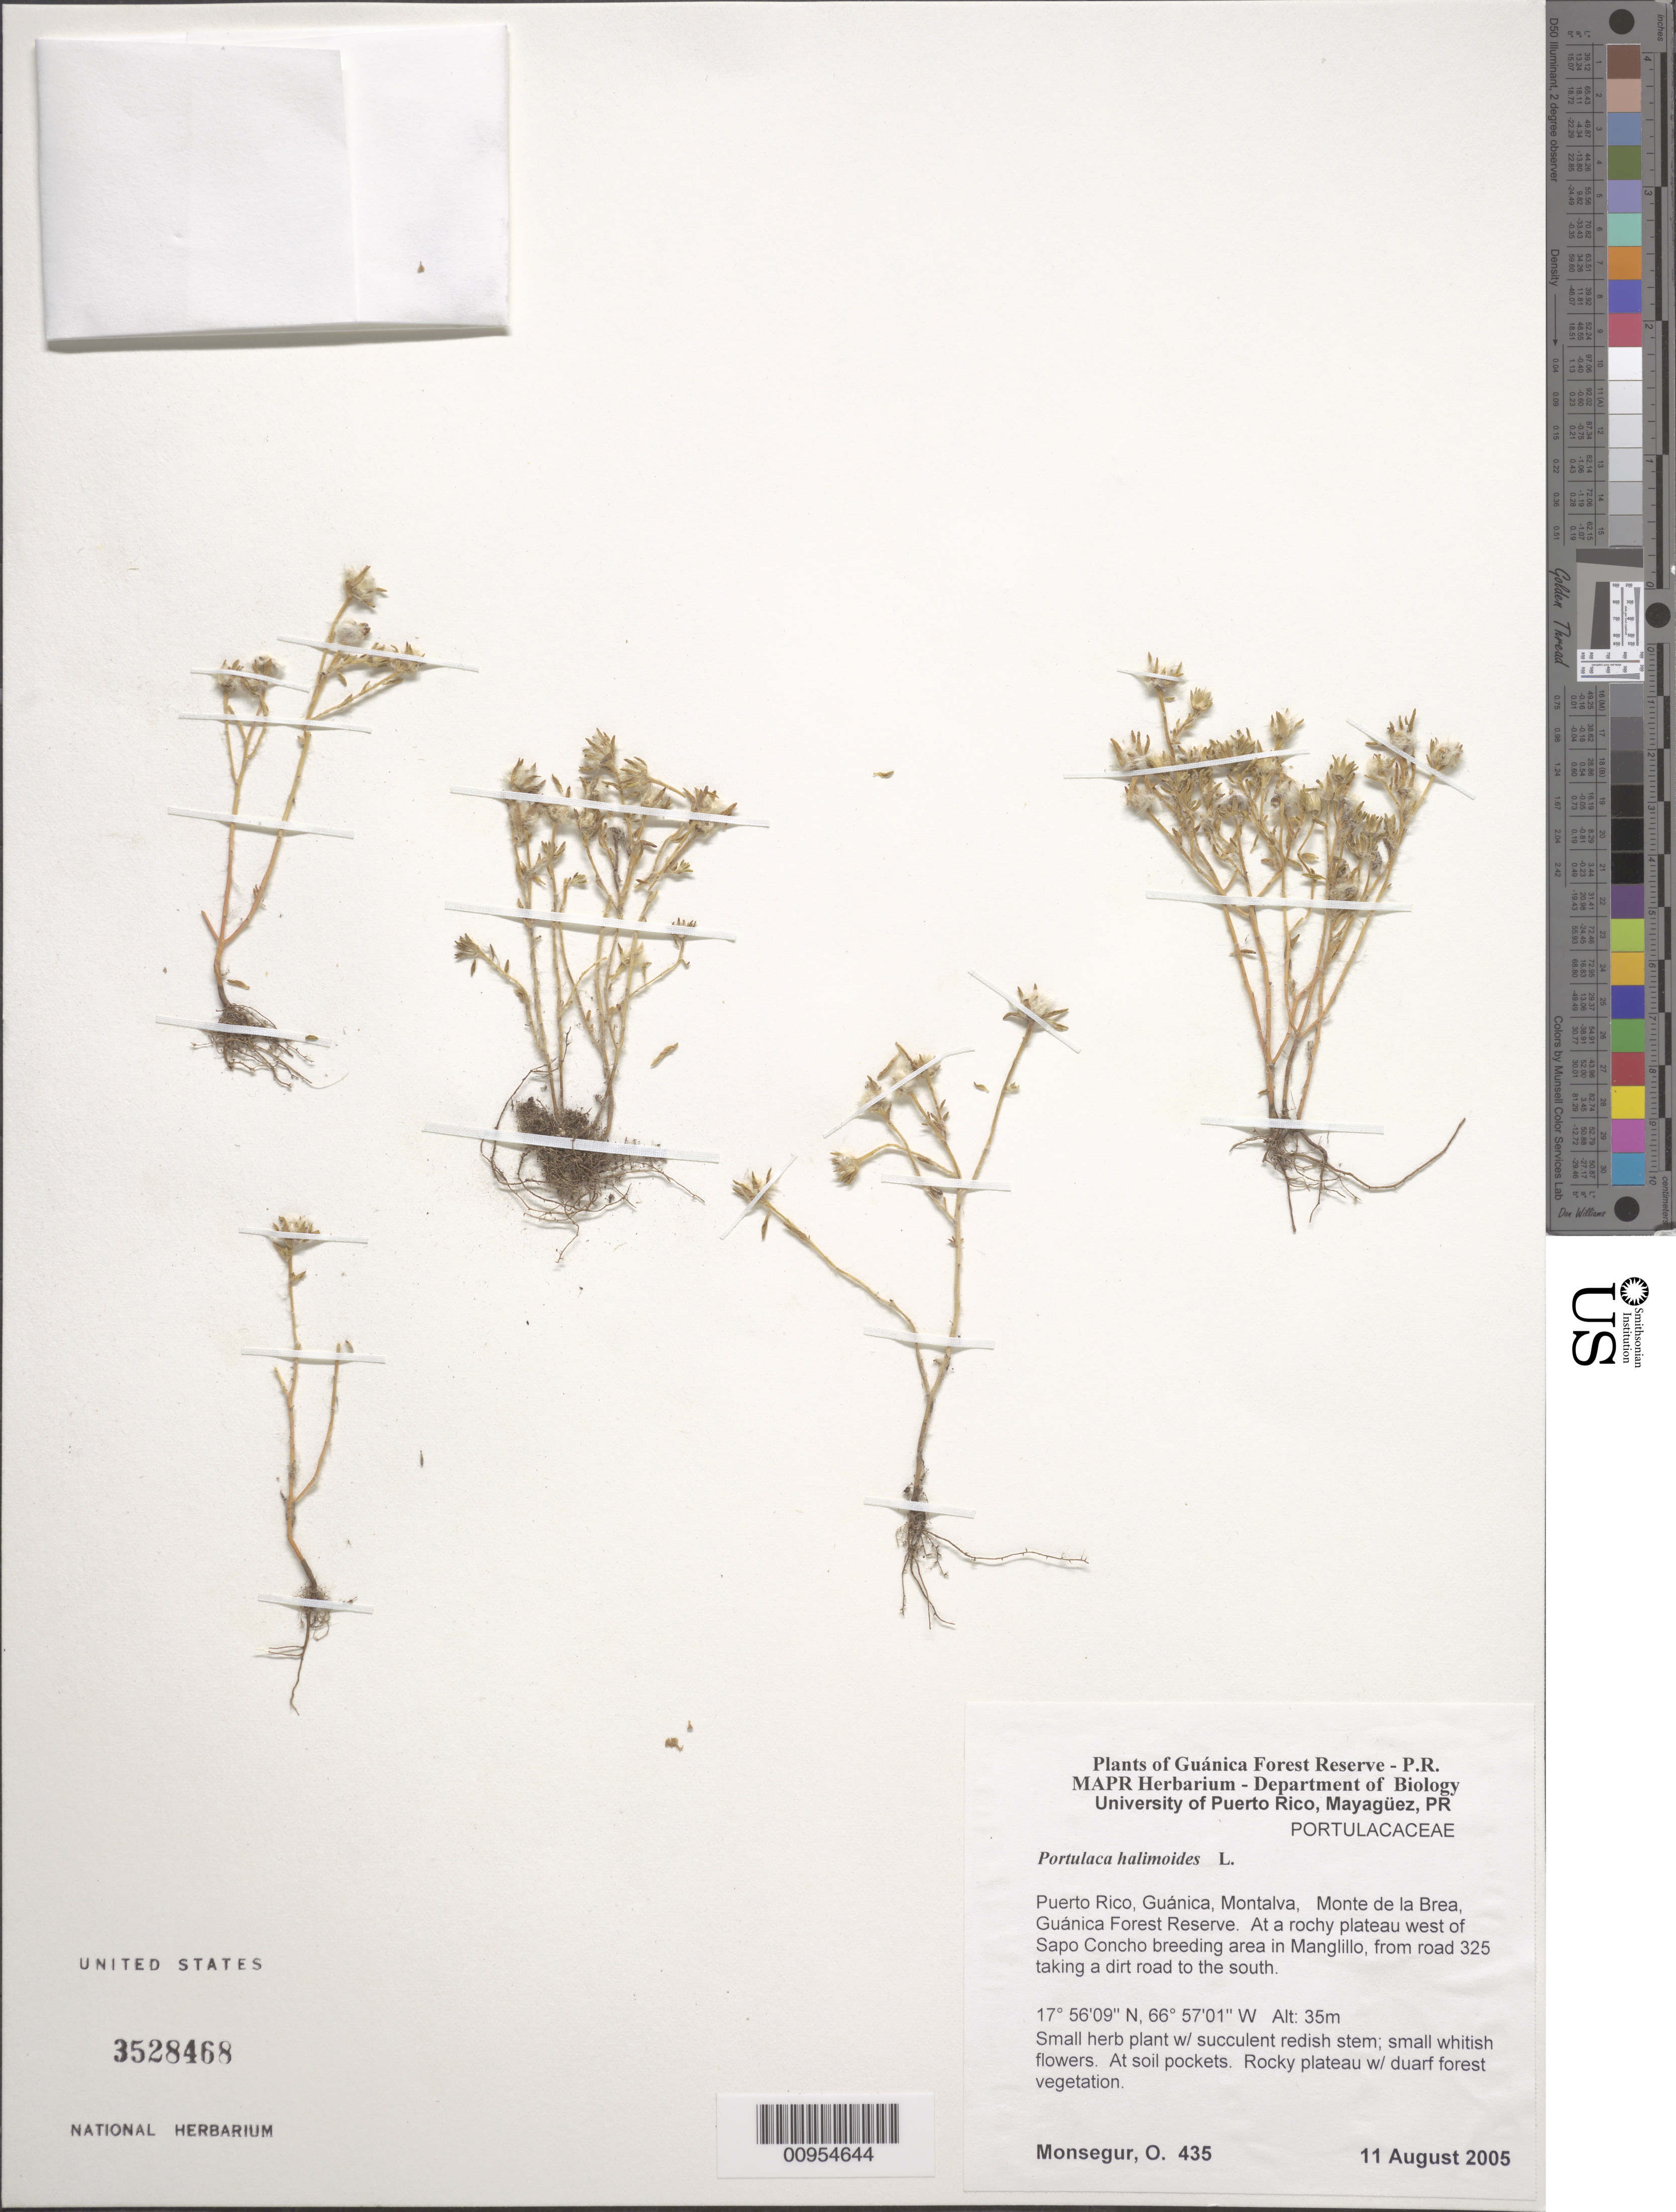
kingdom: Plantae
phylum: Tracheophyta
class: Magnoliopsida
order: Caryophyllales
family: Portulacaceae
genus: Portulaca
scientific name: Portulaca halimoides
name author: L.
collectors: O. Monsegur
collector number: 435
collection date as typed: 11 Aug 2005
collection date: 2005-08-11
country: Puerto Rico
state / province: Guánica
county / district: Montalva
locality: Guánica Forest Reserve. Monte de la Brea, at a rocky plateau west of Sapo Concho breeding area in Manglillo, from road 325 taking a dirt road to the south.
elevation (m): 35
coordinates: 17.56089, 66.57007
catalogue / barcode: US 3528468